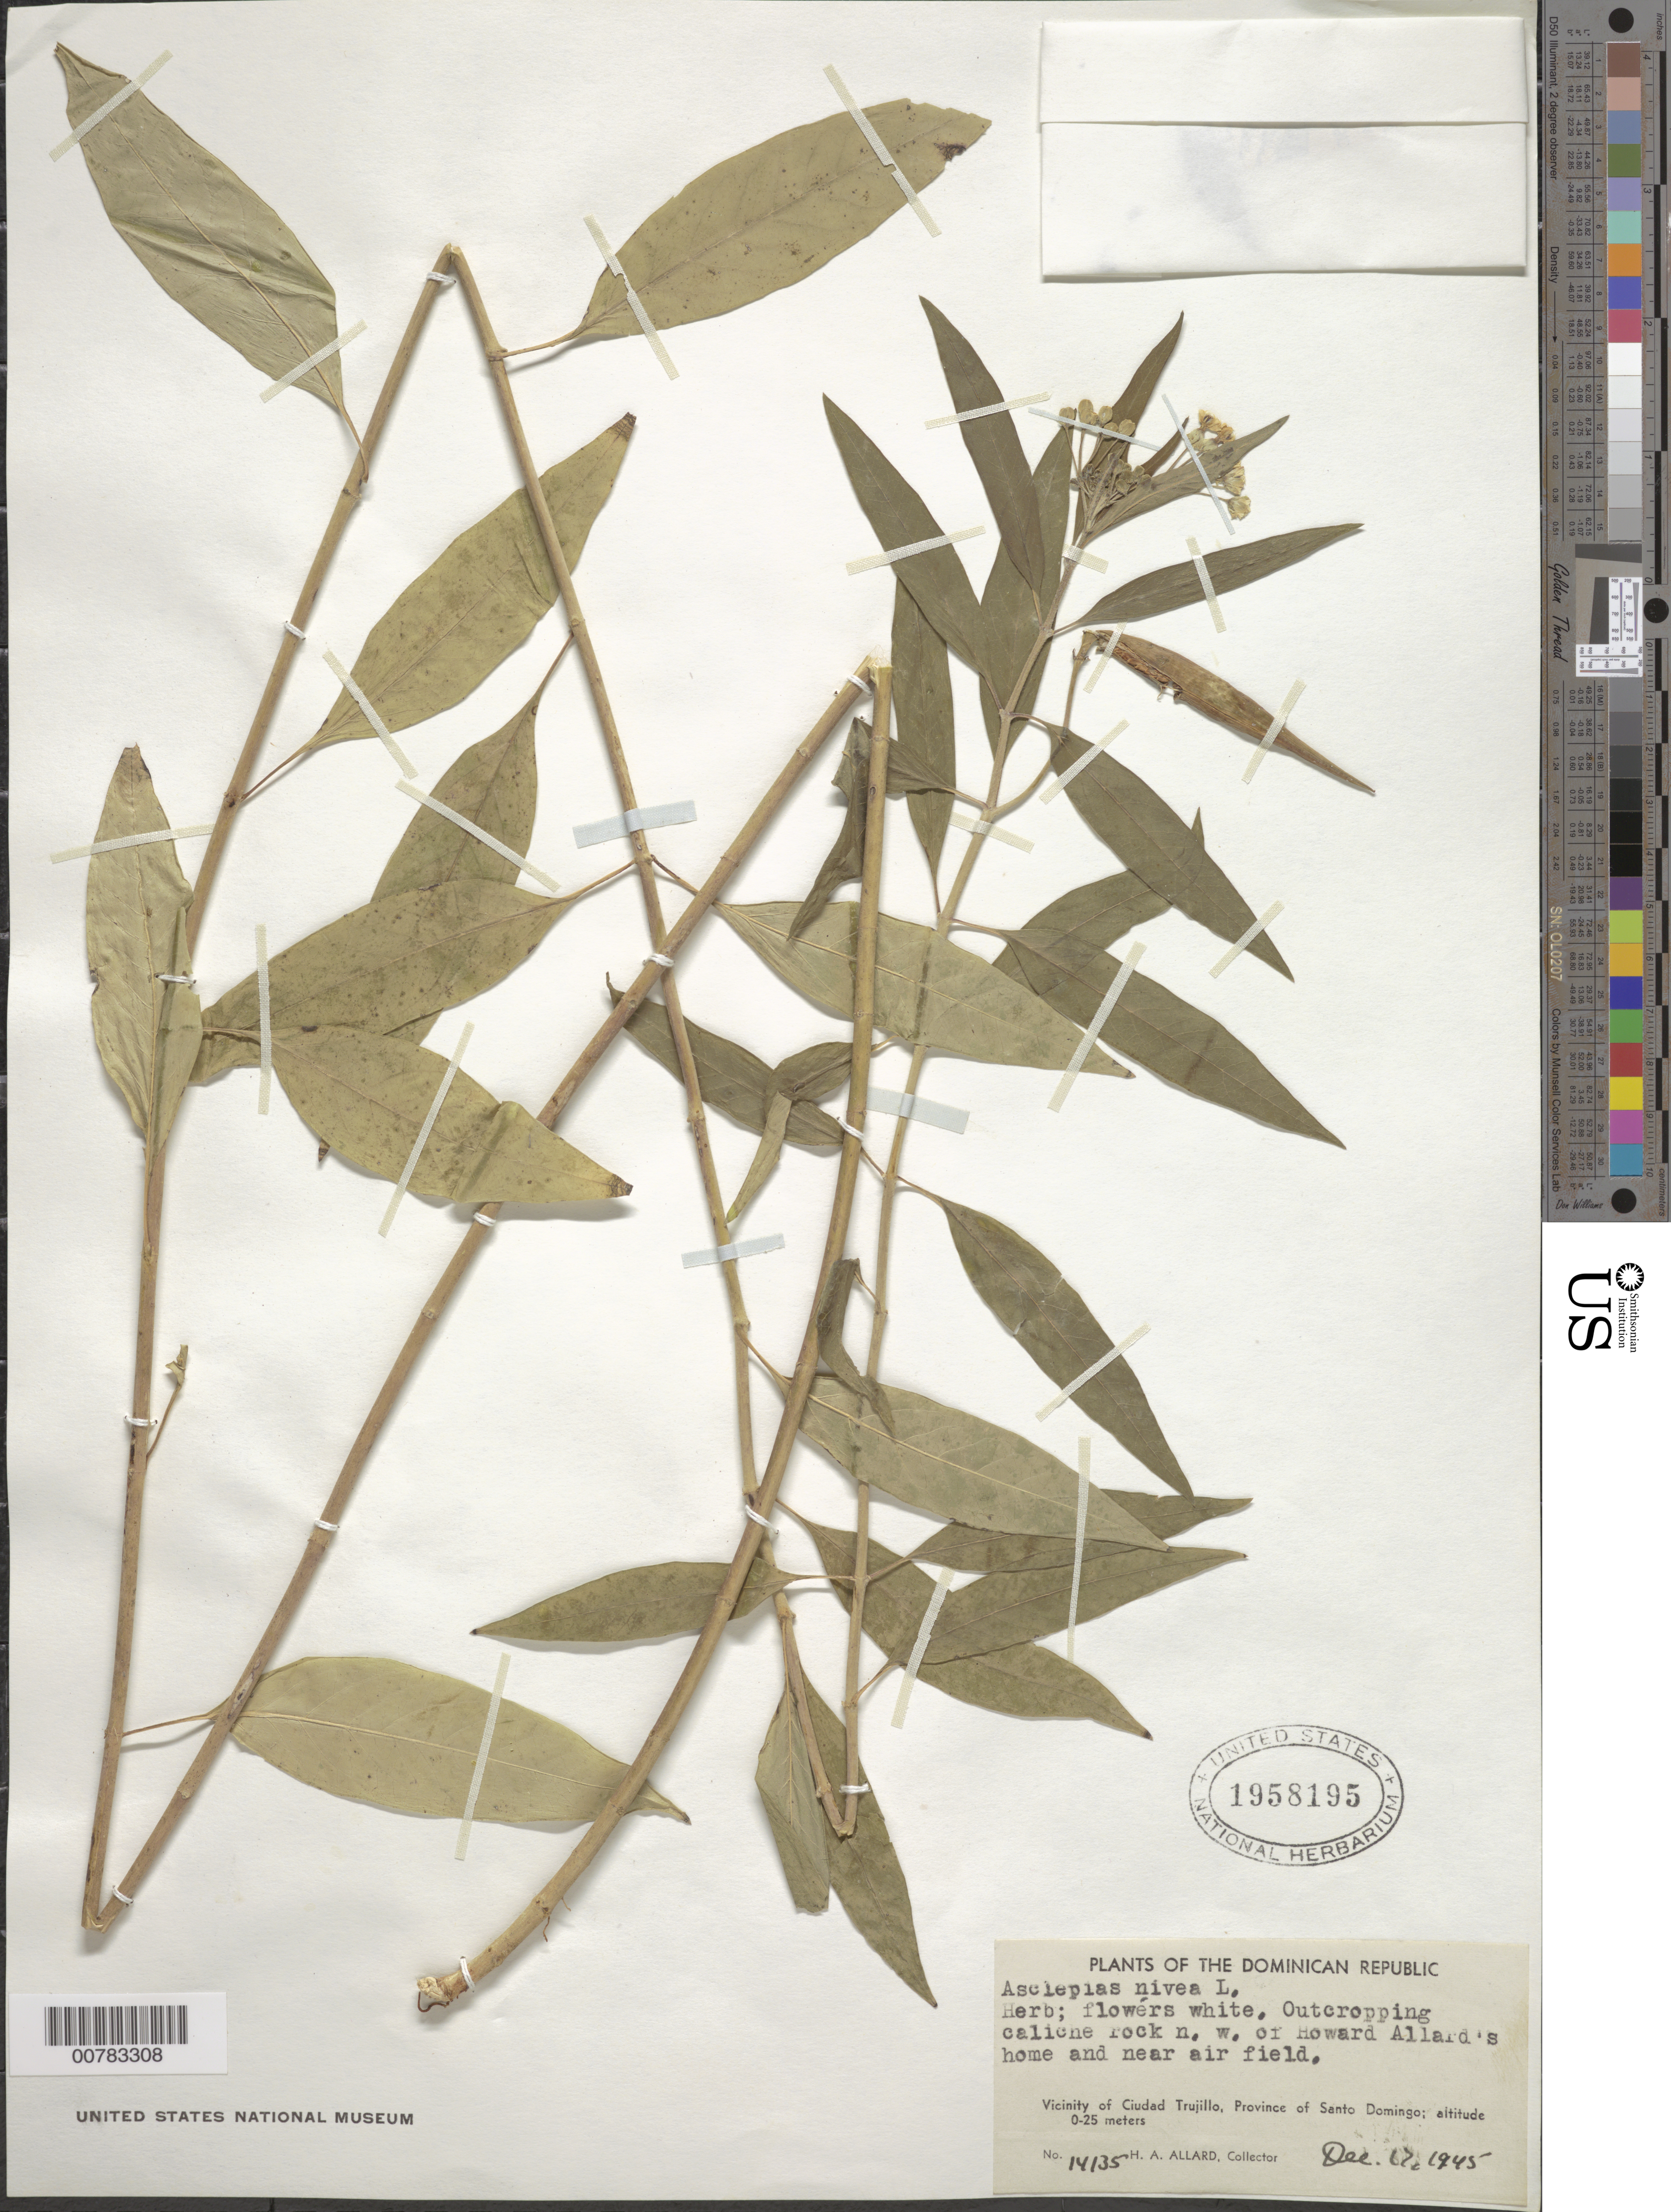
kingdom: Plantae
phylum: Tracheophyta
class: Magnoliopsida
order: Gentianales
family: Apocynaceae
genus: Asclepias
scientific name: Asclepias nivea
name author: L.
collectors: H. A. Allard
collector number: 14135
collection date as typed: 17 Dec 1945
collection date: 1945-12-17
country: Dominican Republic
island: Hispaniola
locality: Province of Santo Domingo, vicinity of Ciudad Trujillo, northwest of Howard Allard's home and near air field.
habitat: Outcropping caliche rock.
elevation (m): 0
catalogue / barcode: US 1958195